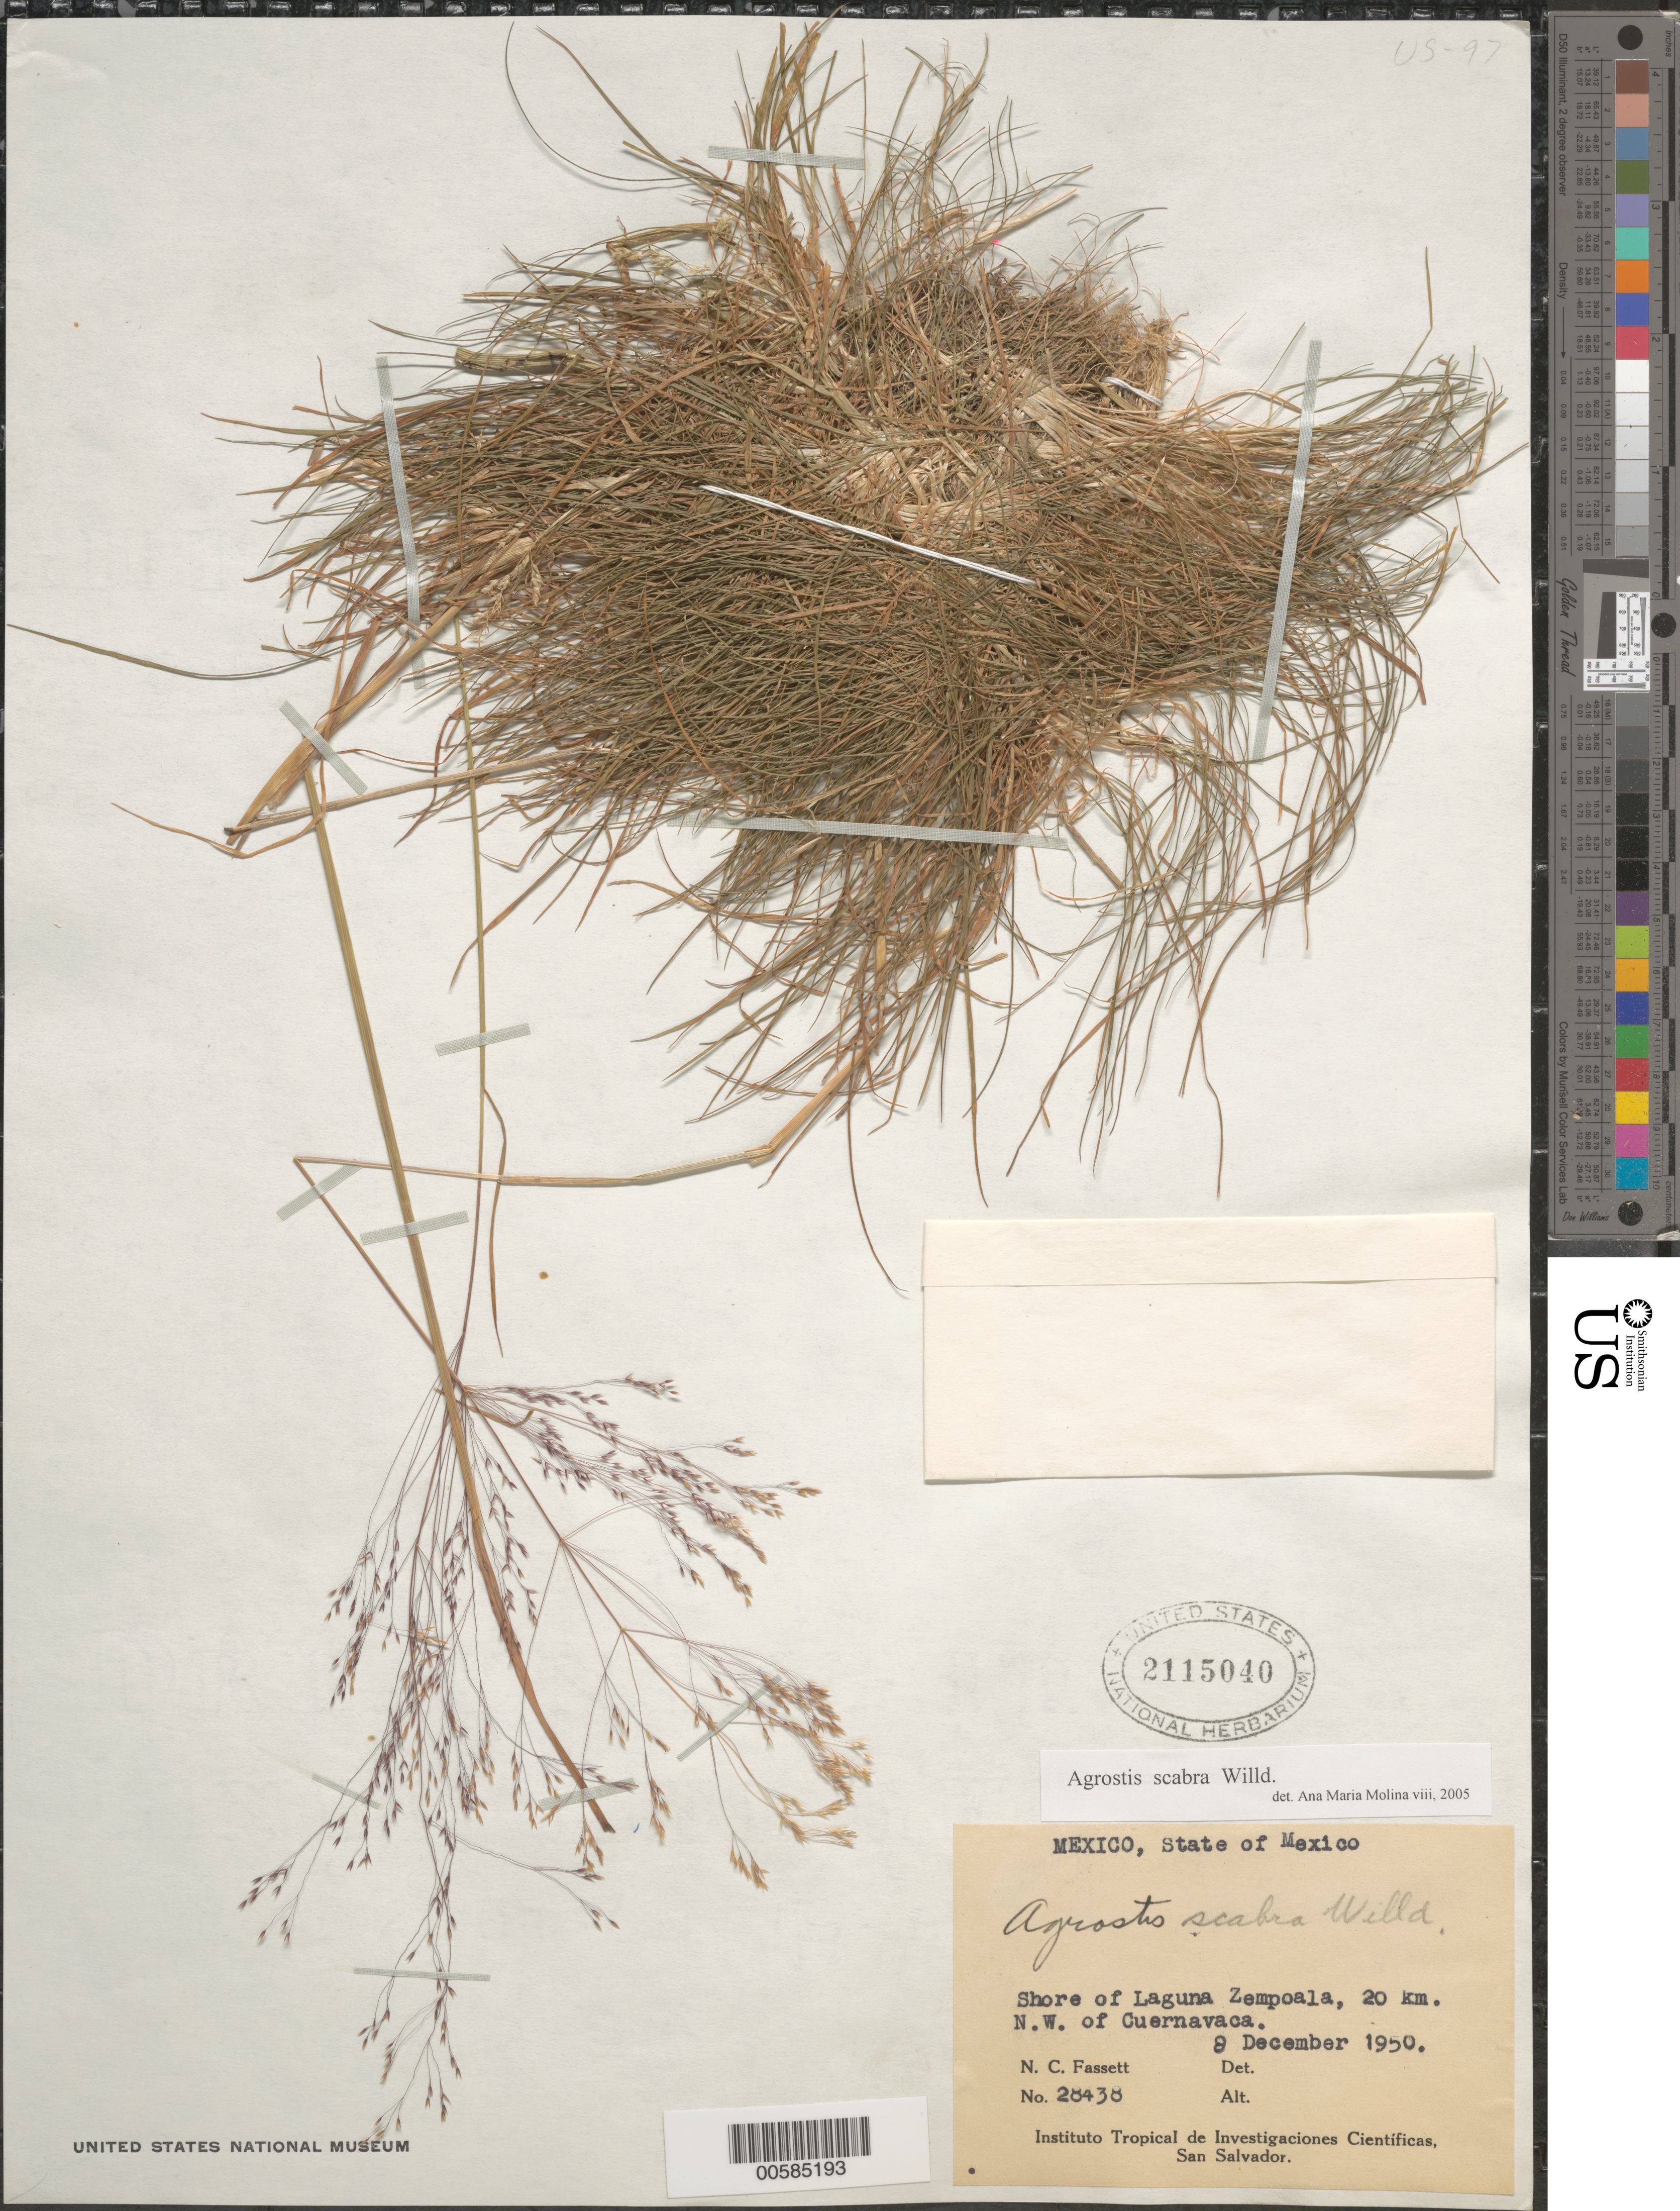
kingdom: Plantae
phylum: Tracheophyta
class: Liliopsida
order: Poales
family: Poaceae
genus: Agrostis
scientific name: Agrostis scabra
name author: Willd.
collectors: N. C. Fassett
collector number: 28438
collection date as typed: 8 Dec 1950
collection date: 1950-12-08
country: Mexico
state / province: México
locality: Shore of Laguna Zempoala, 20 km NW of Cuernavaca.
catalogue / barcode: US 2115040